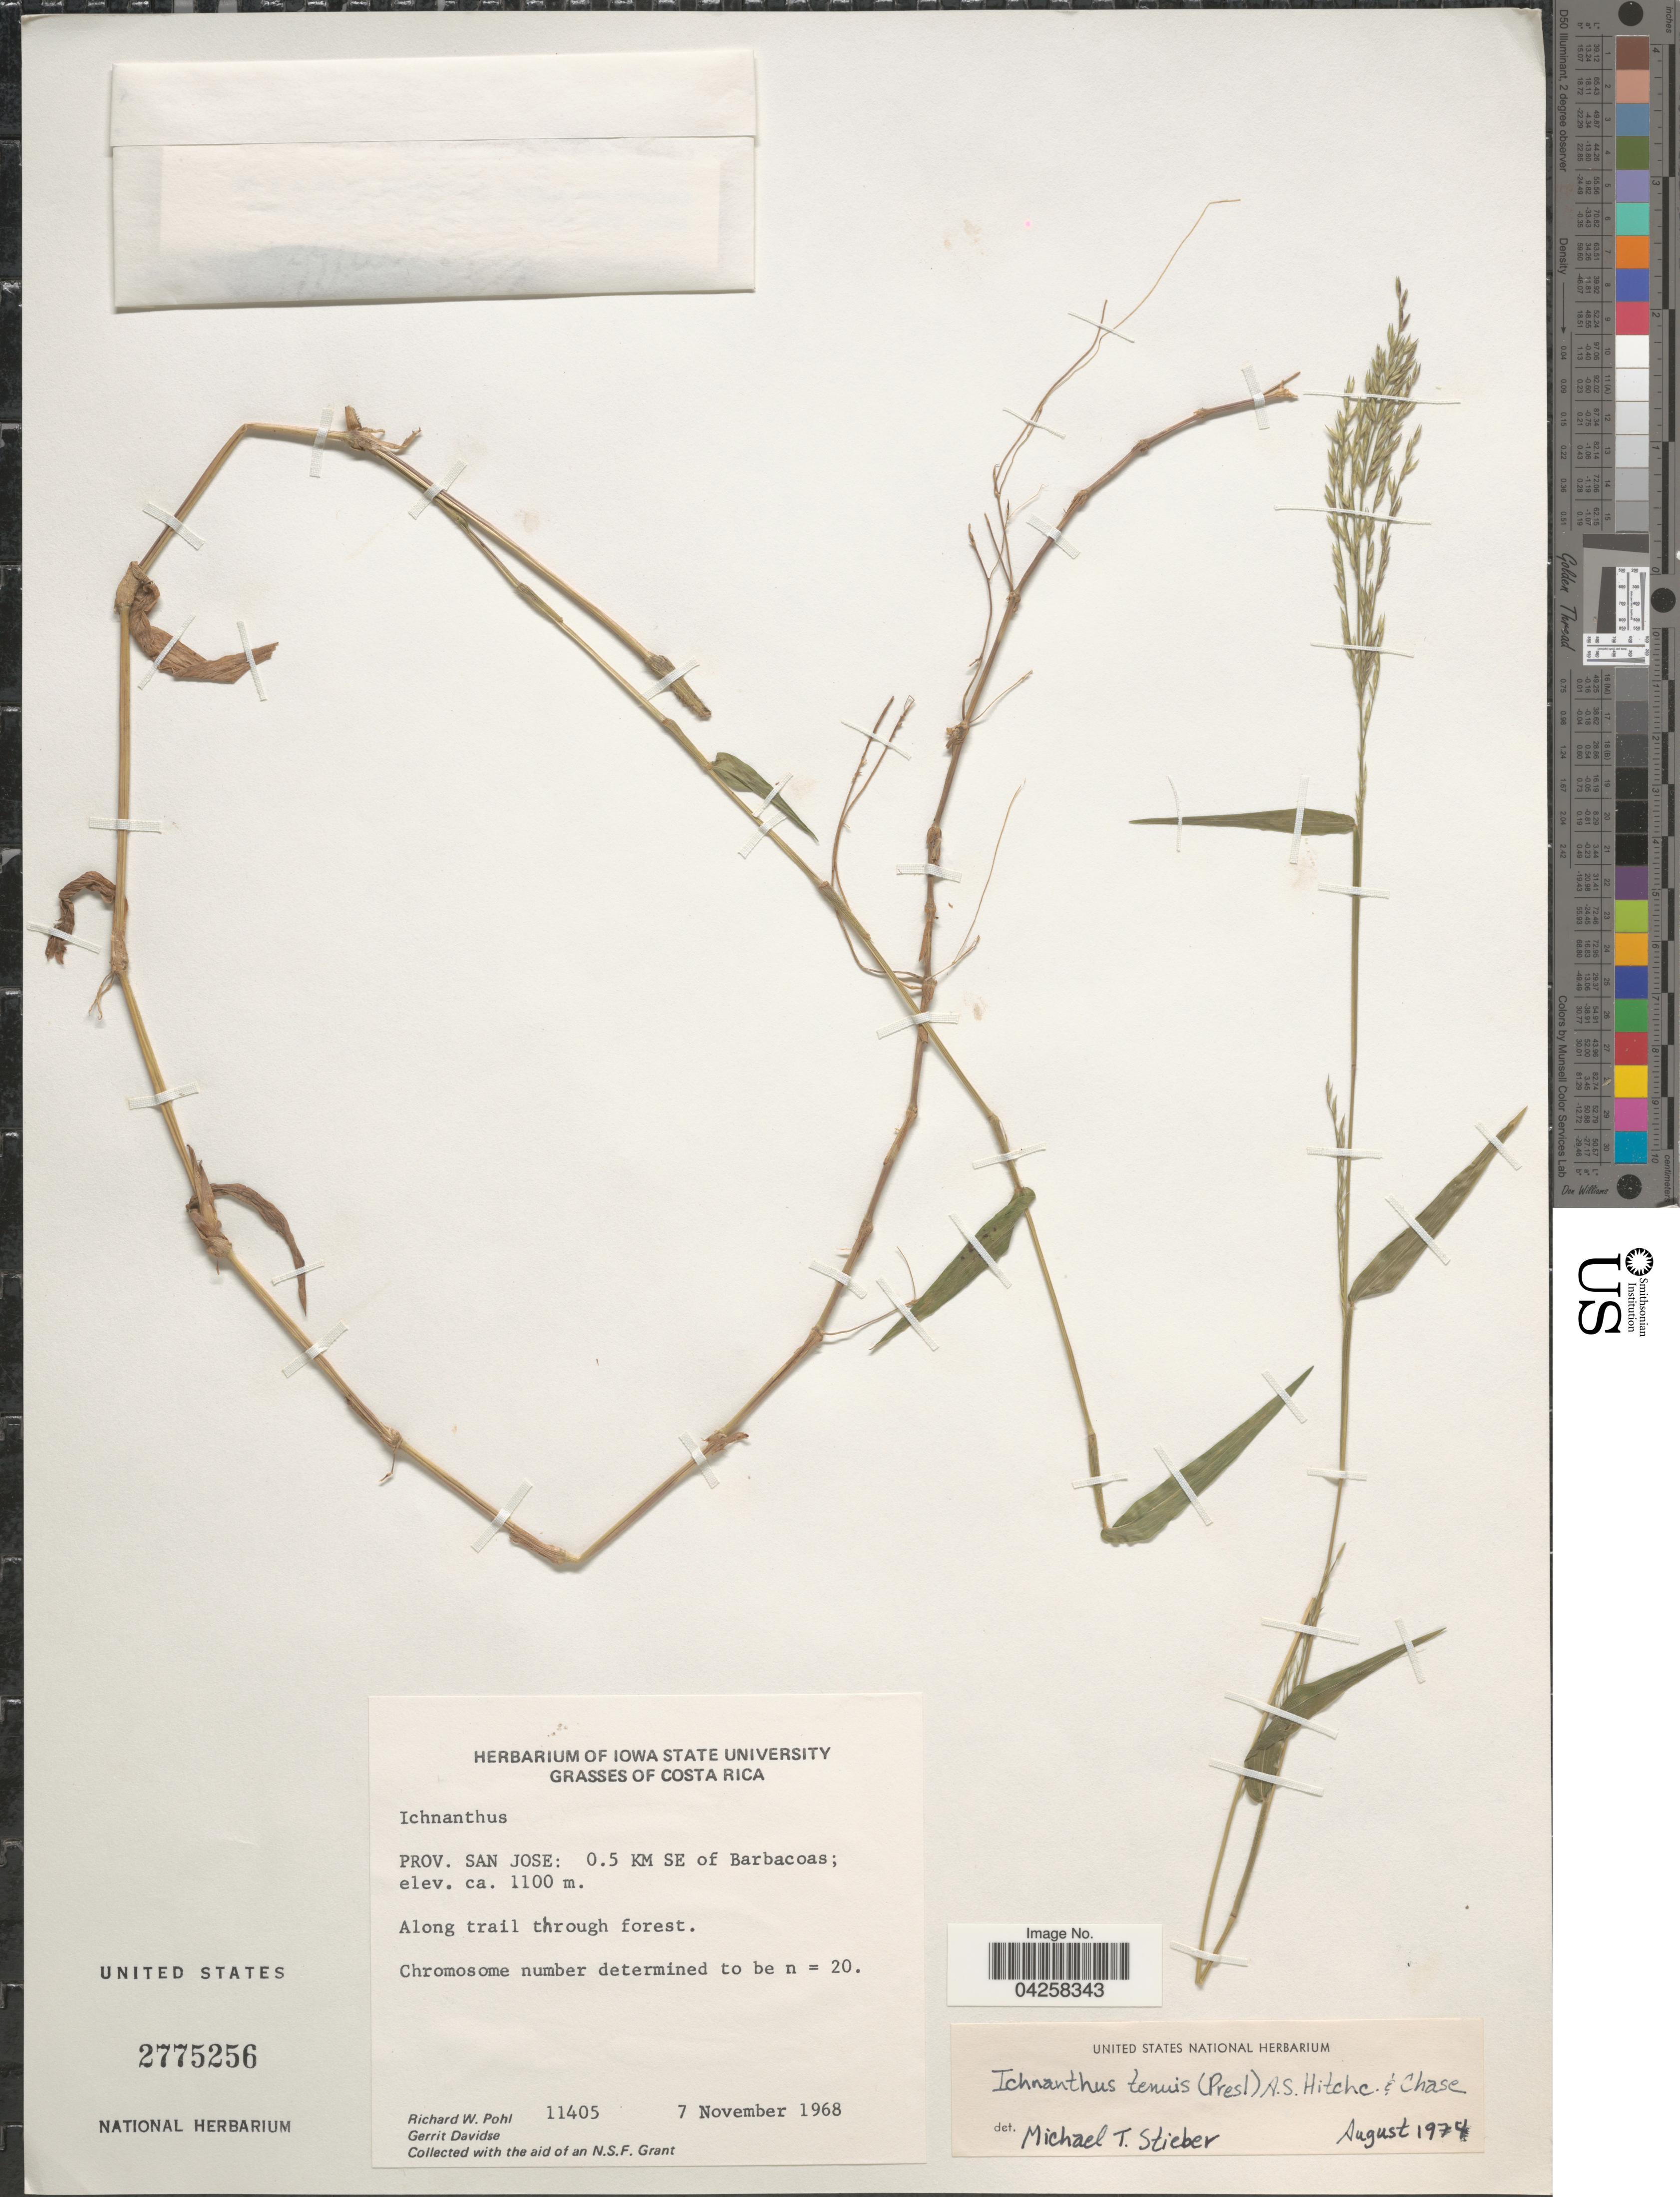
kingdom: Plantae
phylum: Tracheophyta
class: Liliopsida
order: Poales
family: Poaceae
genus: Ichnanthus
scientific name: Ichnanthus tenuis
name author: (J. Presl) Hitchc. & Chase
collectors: R. W. Pohl & G. Davidse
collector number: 11405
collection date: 1968-11-07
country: Costa Rica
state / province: San José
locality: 0.5 KM SE of Barbacoas.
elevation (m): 1100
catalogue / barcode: US 2775256